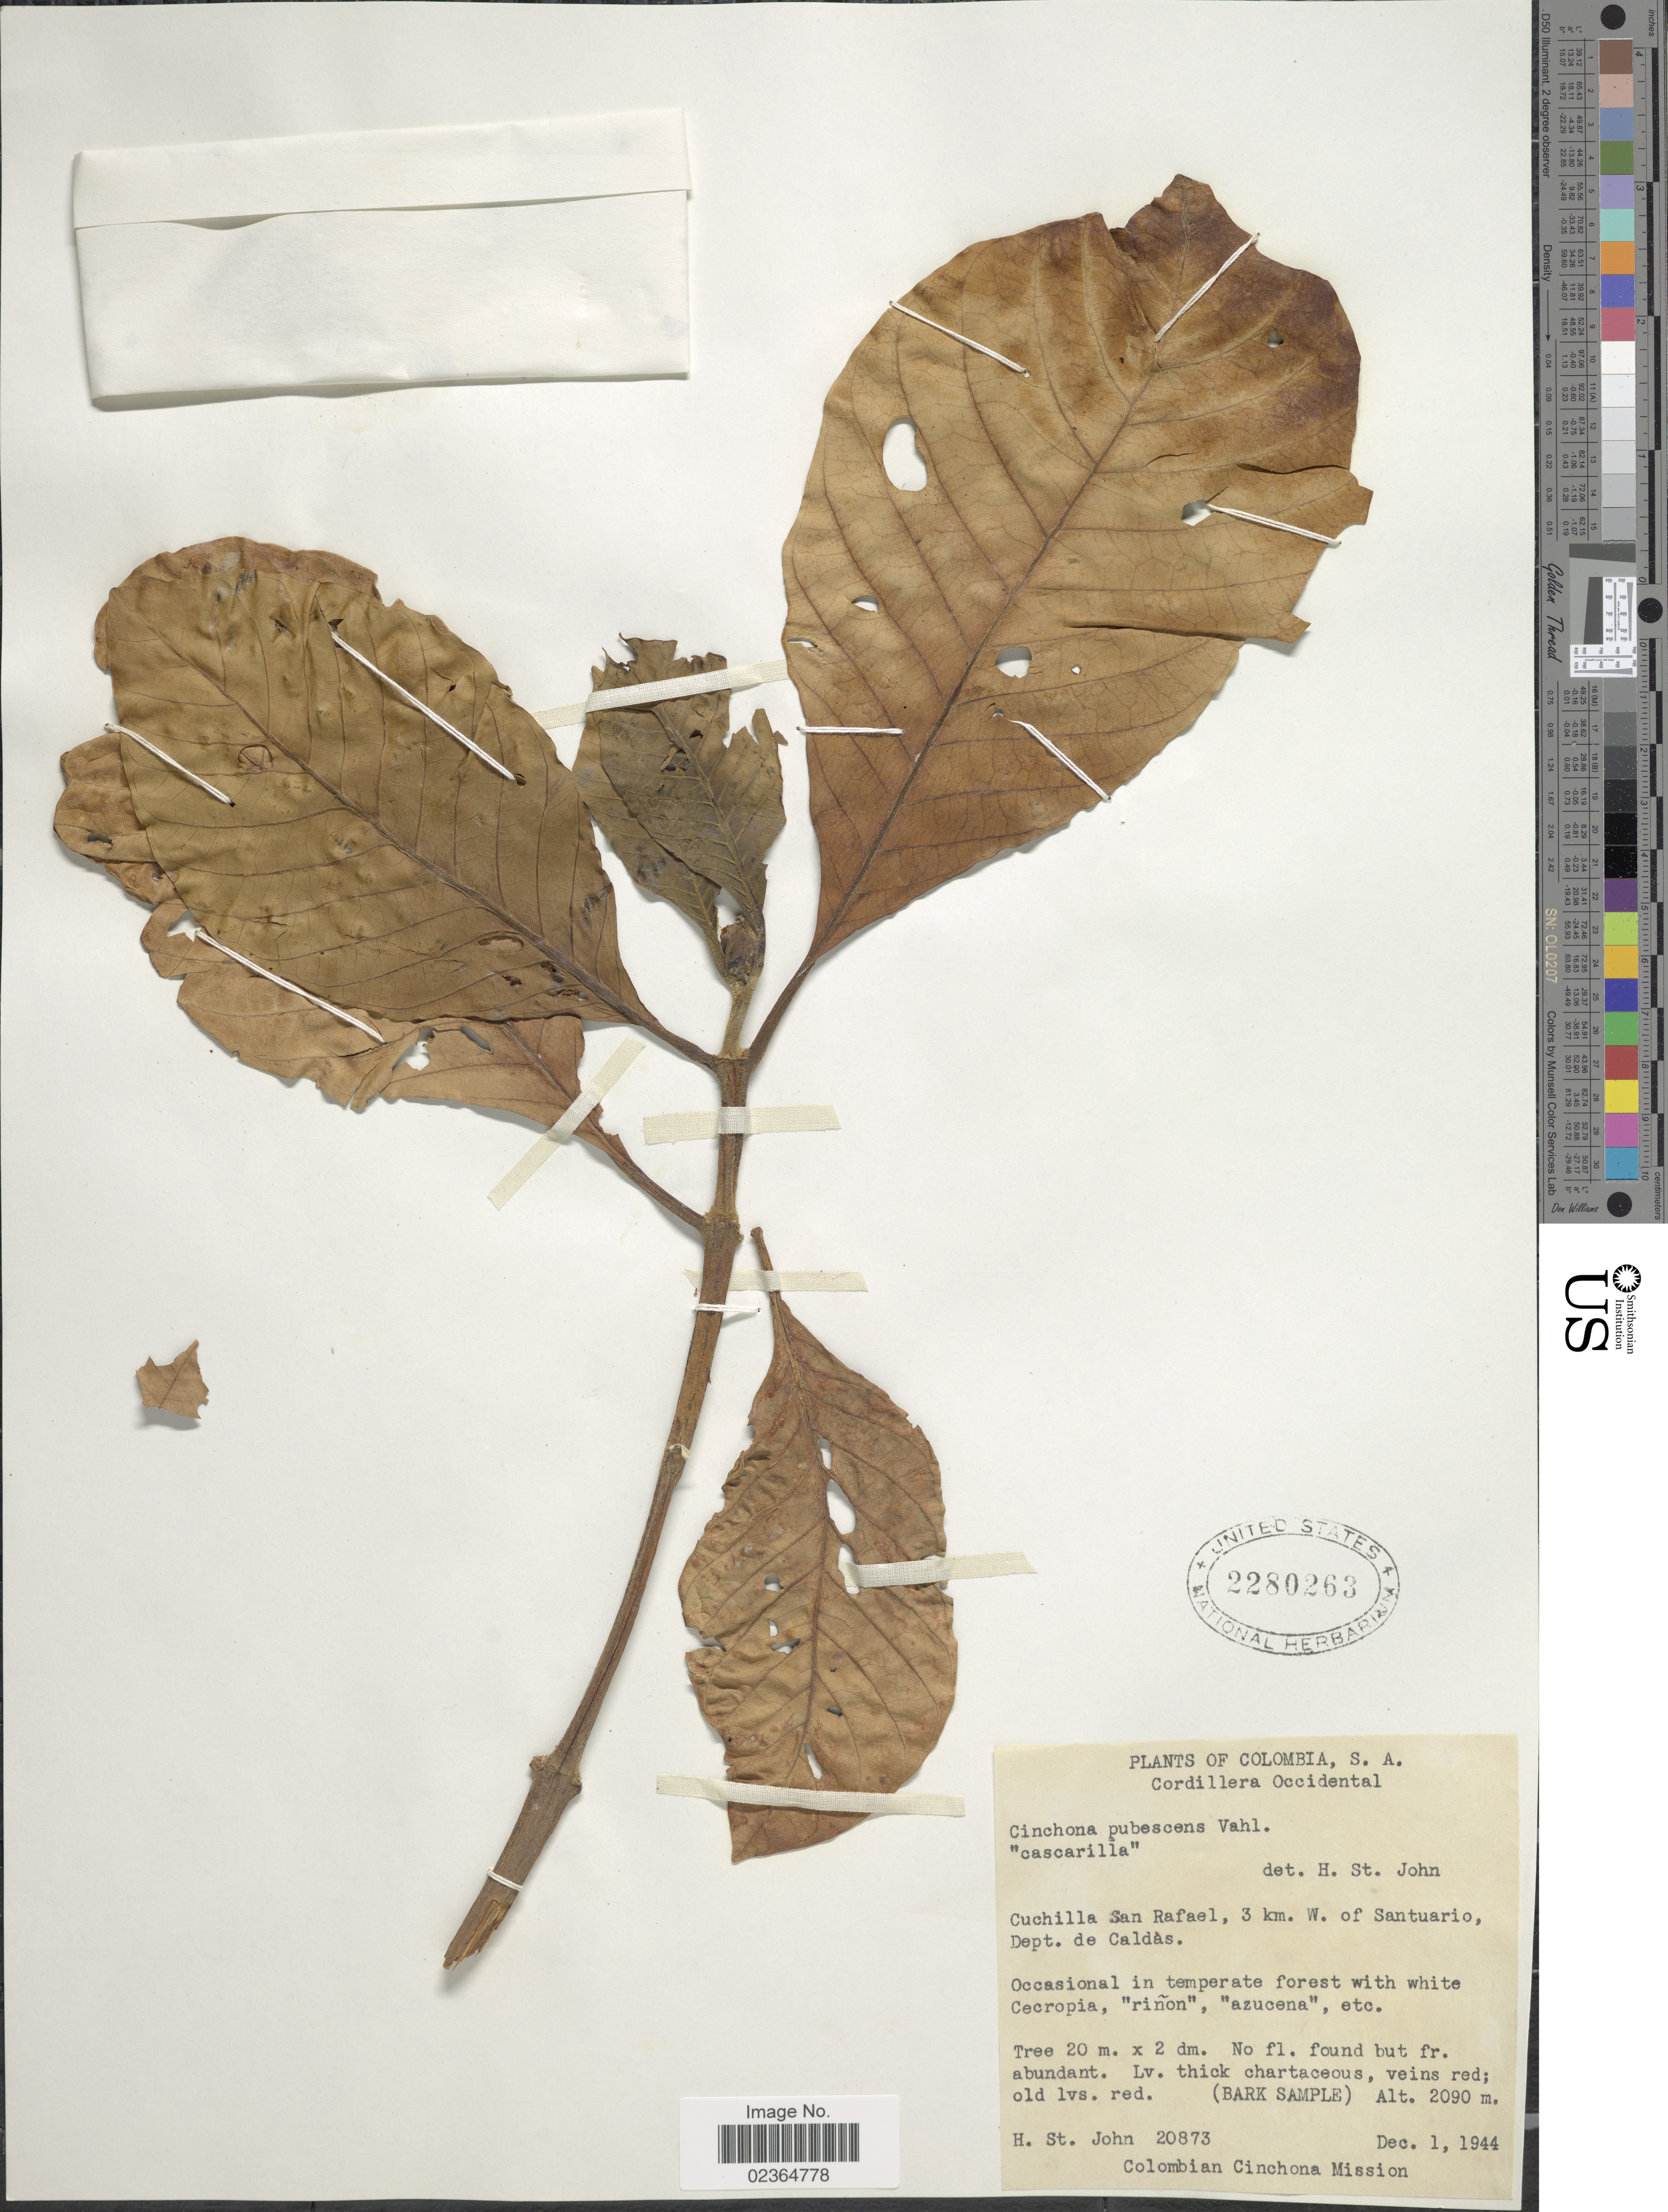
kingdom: Plantae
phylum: Tracheophyta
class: Magnoliopsida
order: Gentianales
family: Rubiaceae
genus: Cinchona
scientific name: Cinchona pubescens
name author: Vahl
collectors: H. St. John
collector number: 20873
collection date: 1944-12-01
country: Colombia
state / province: Caldas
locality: Cuchilla San Rafael, 3 km. W. of Santuario. Cordillera Occidental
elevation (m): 2090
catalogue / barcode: US 2280263